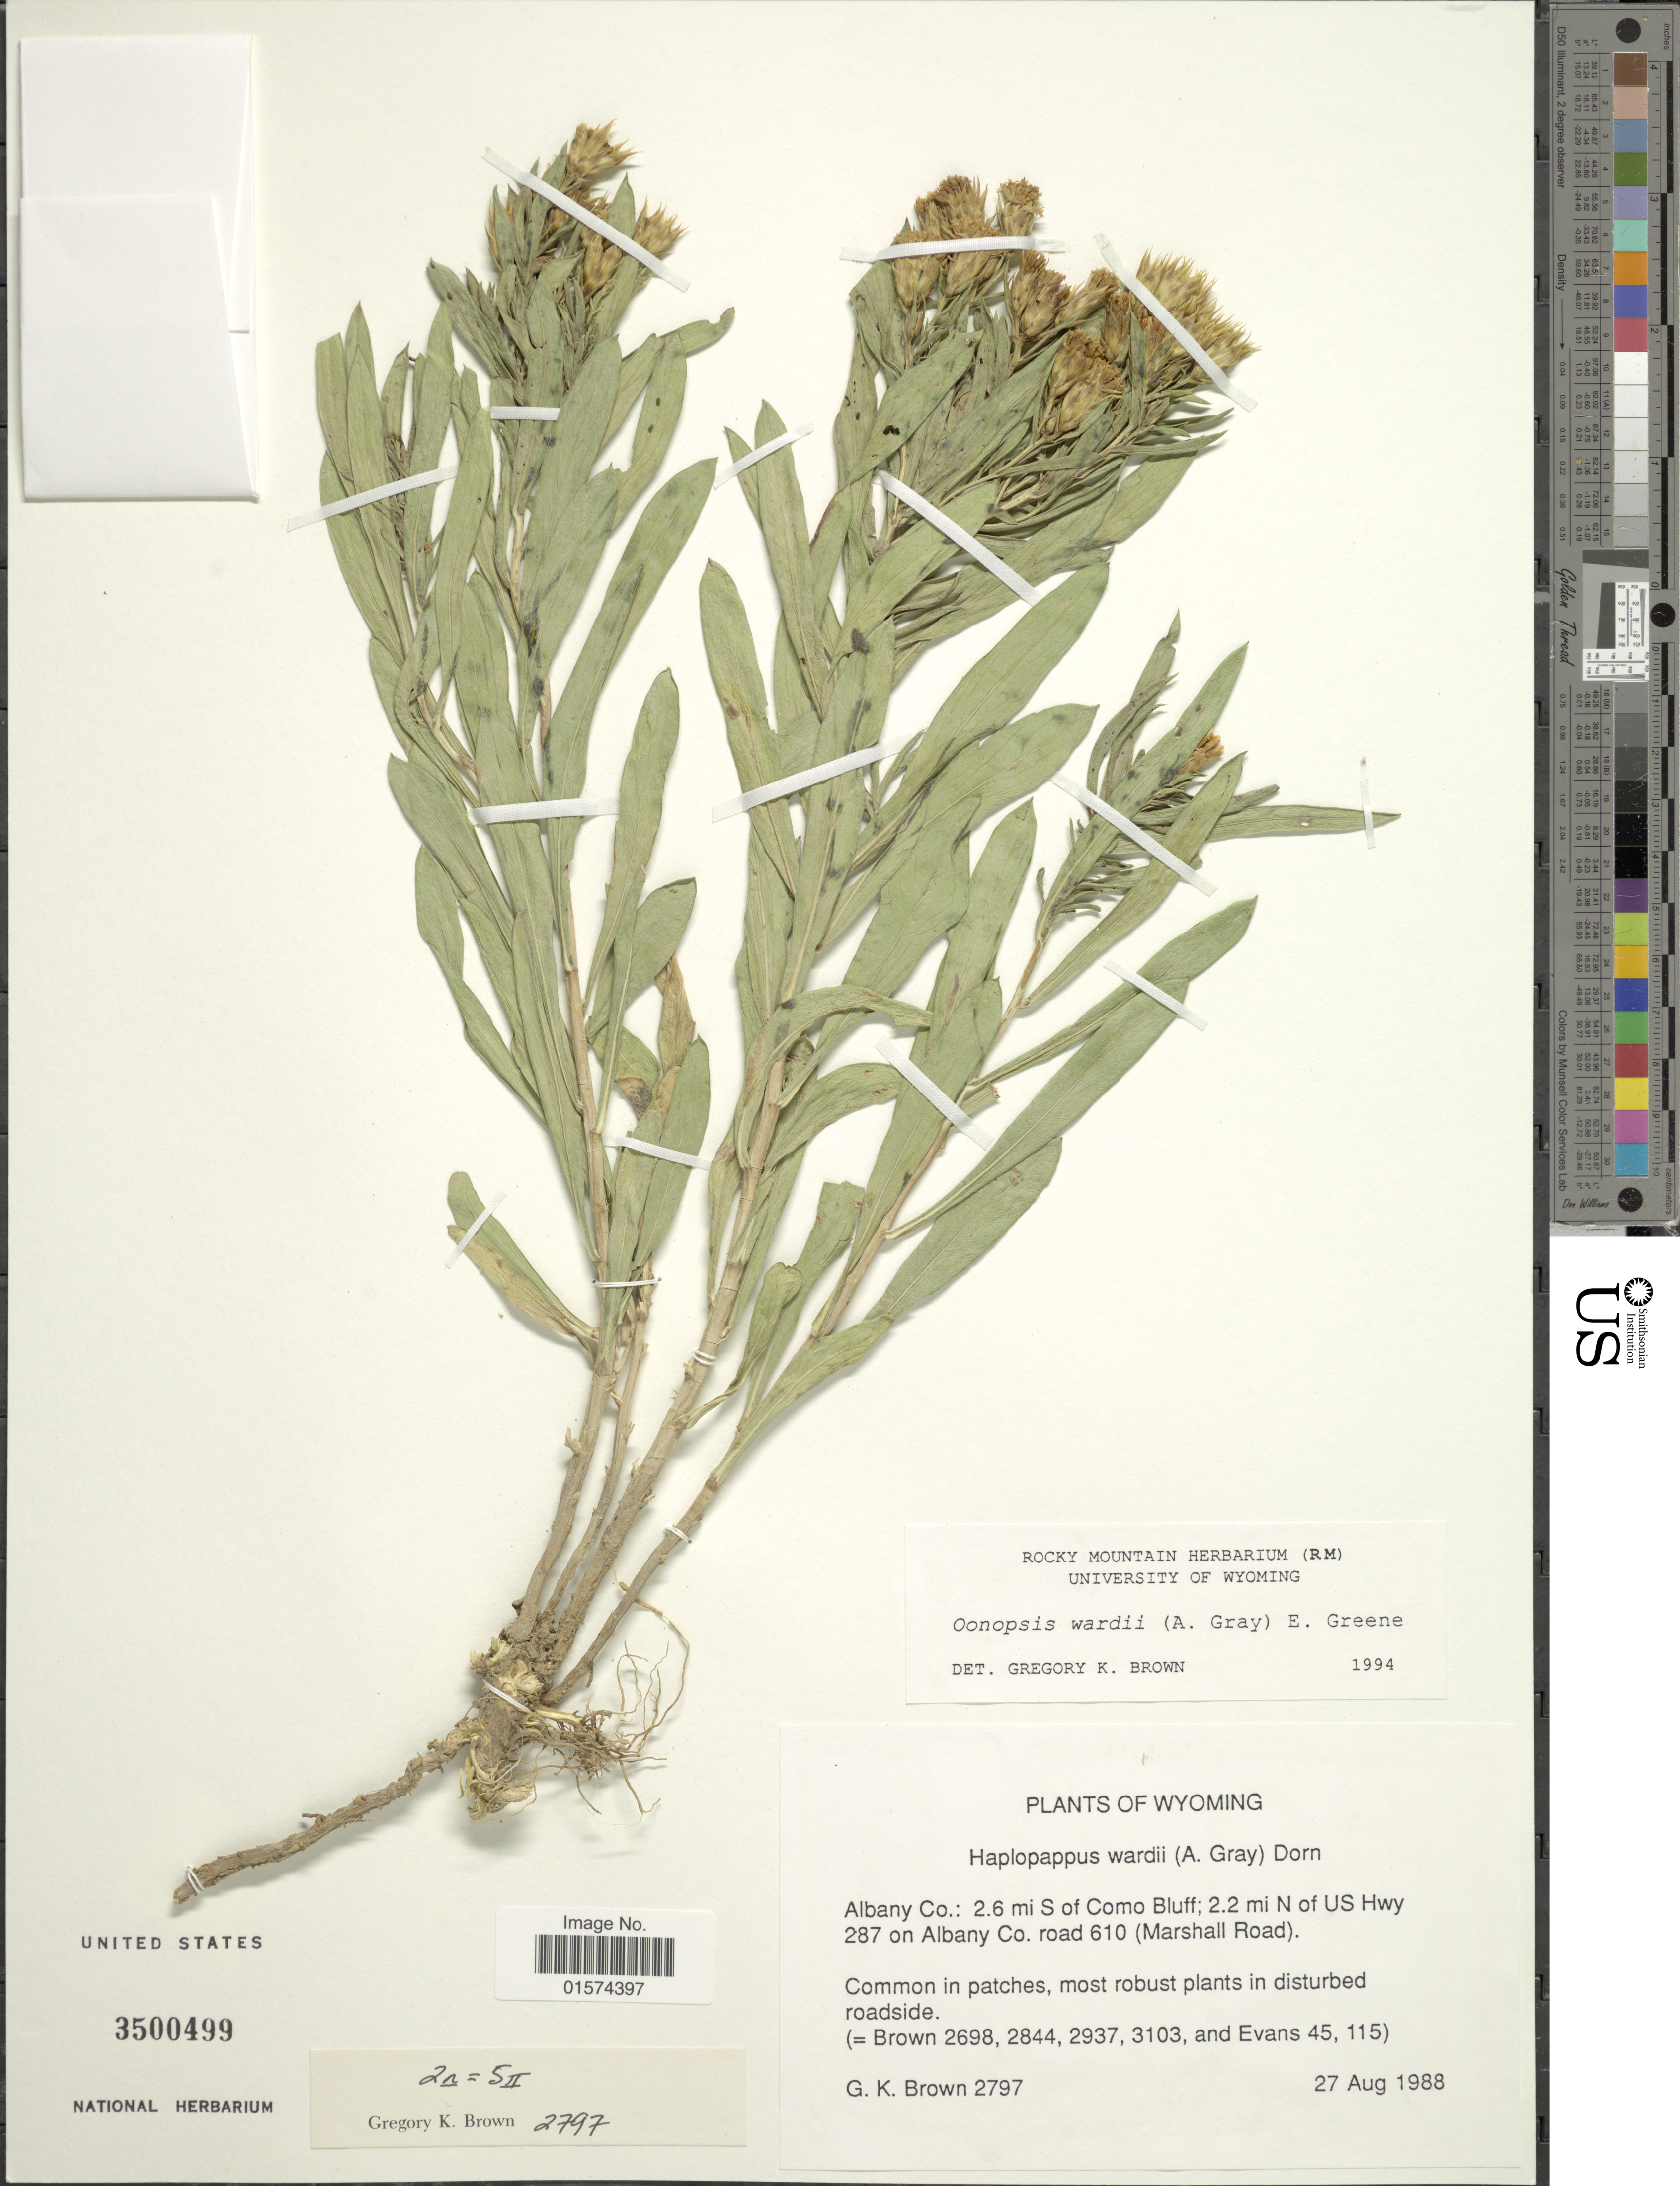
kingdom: Plantae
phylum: Tracheophyta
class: Magnoliopsida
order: Asterales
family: Asteraceae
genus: Oonopsis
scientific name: Oonopsis wardii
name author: (A. Gray) Greene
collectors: G. K. Brown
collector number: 2797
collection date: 1988-08-27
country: United States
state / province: Wyoming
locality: Albany Co.: 2.6 mi S of Como Bluff; 2.2 mi N of US Hwy 287 on Albany Co. road 610 (Marshall Road)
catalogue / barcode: US 3500499